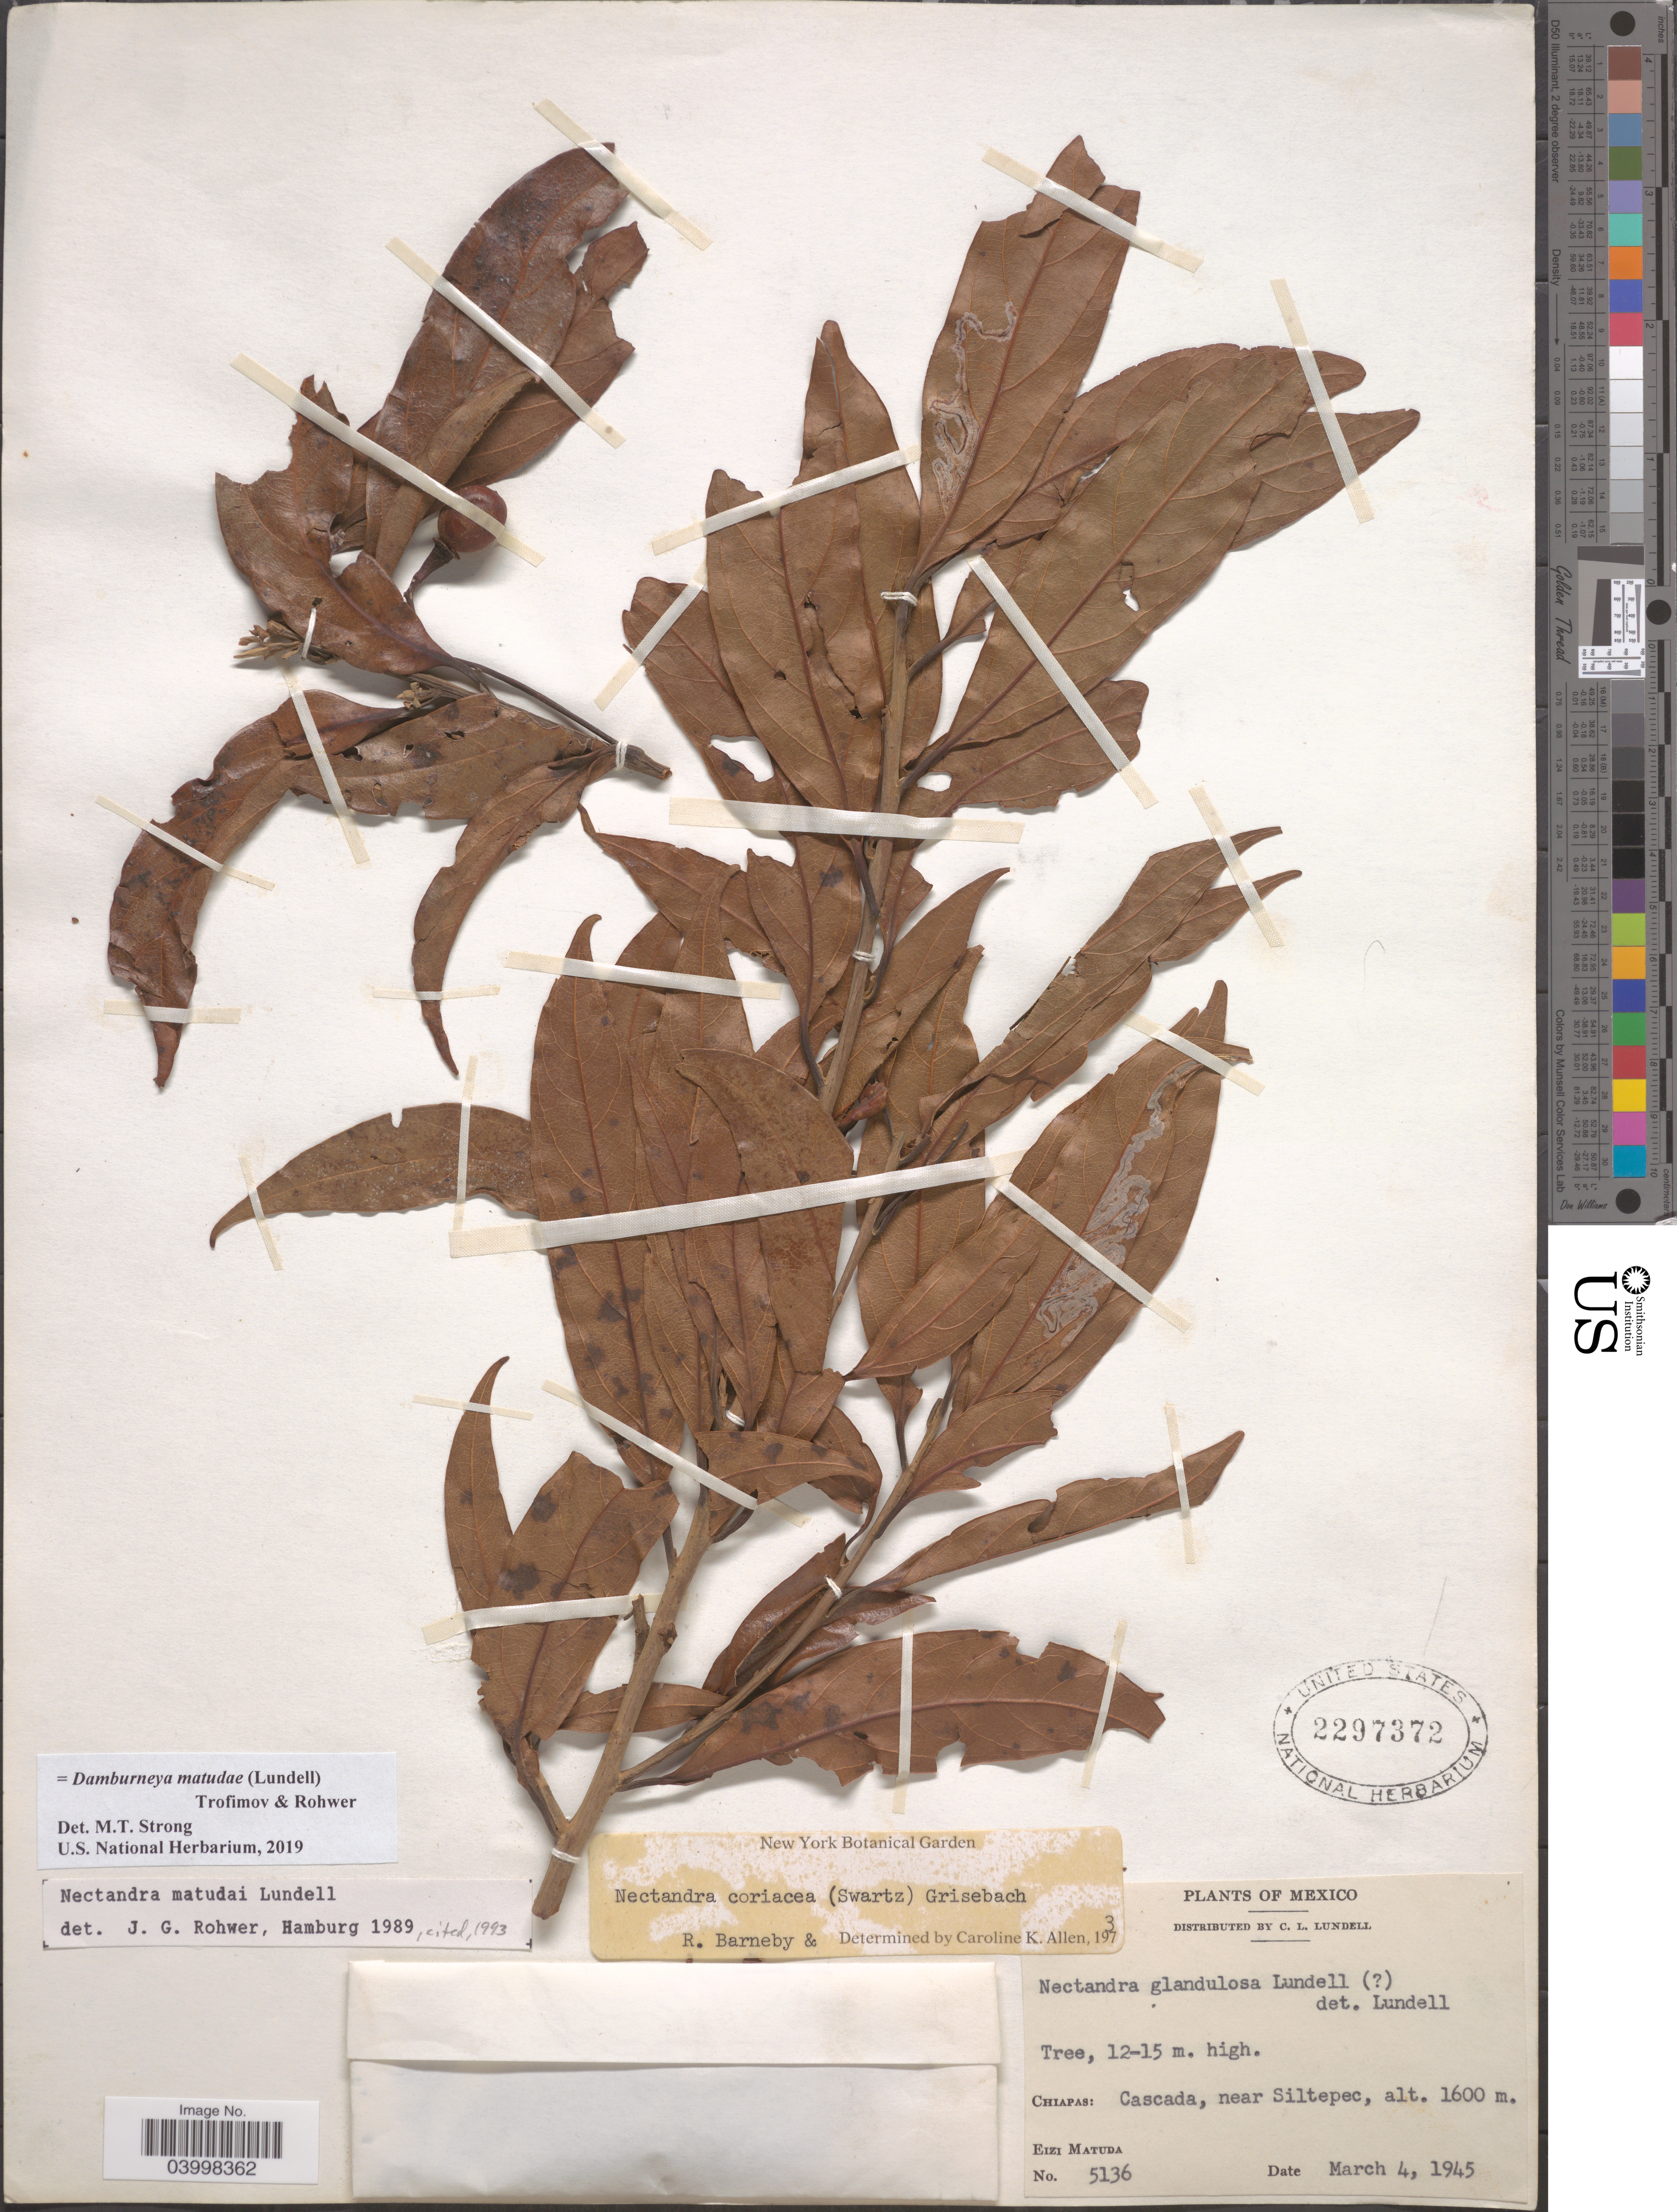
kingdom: Plantae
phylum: Tracheophyta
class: Magnoliopsida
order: Laurales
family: Lauraceae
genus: Damburneya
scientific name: Damburneya matudae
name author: (Lundell) Trofimov & Rohwer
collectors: E. Matuda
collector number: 5136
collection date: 1945-03-04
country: Mexico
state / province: Chiapas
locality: Cascada, near Siltepec.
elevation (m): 1600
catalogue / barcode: US 2297372